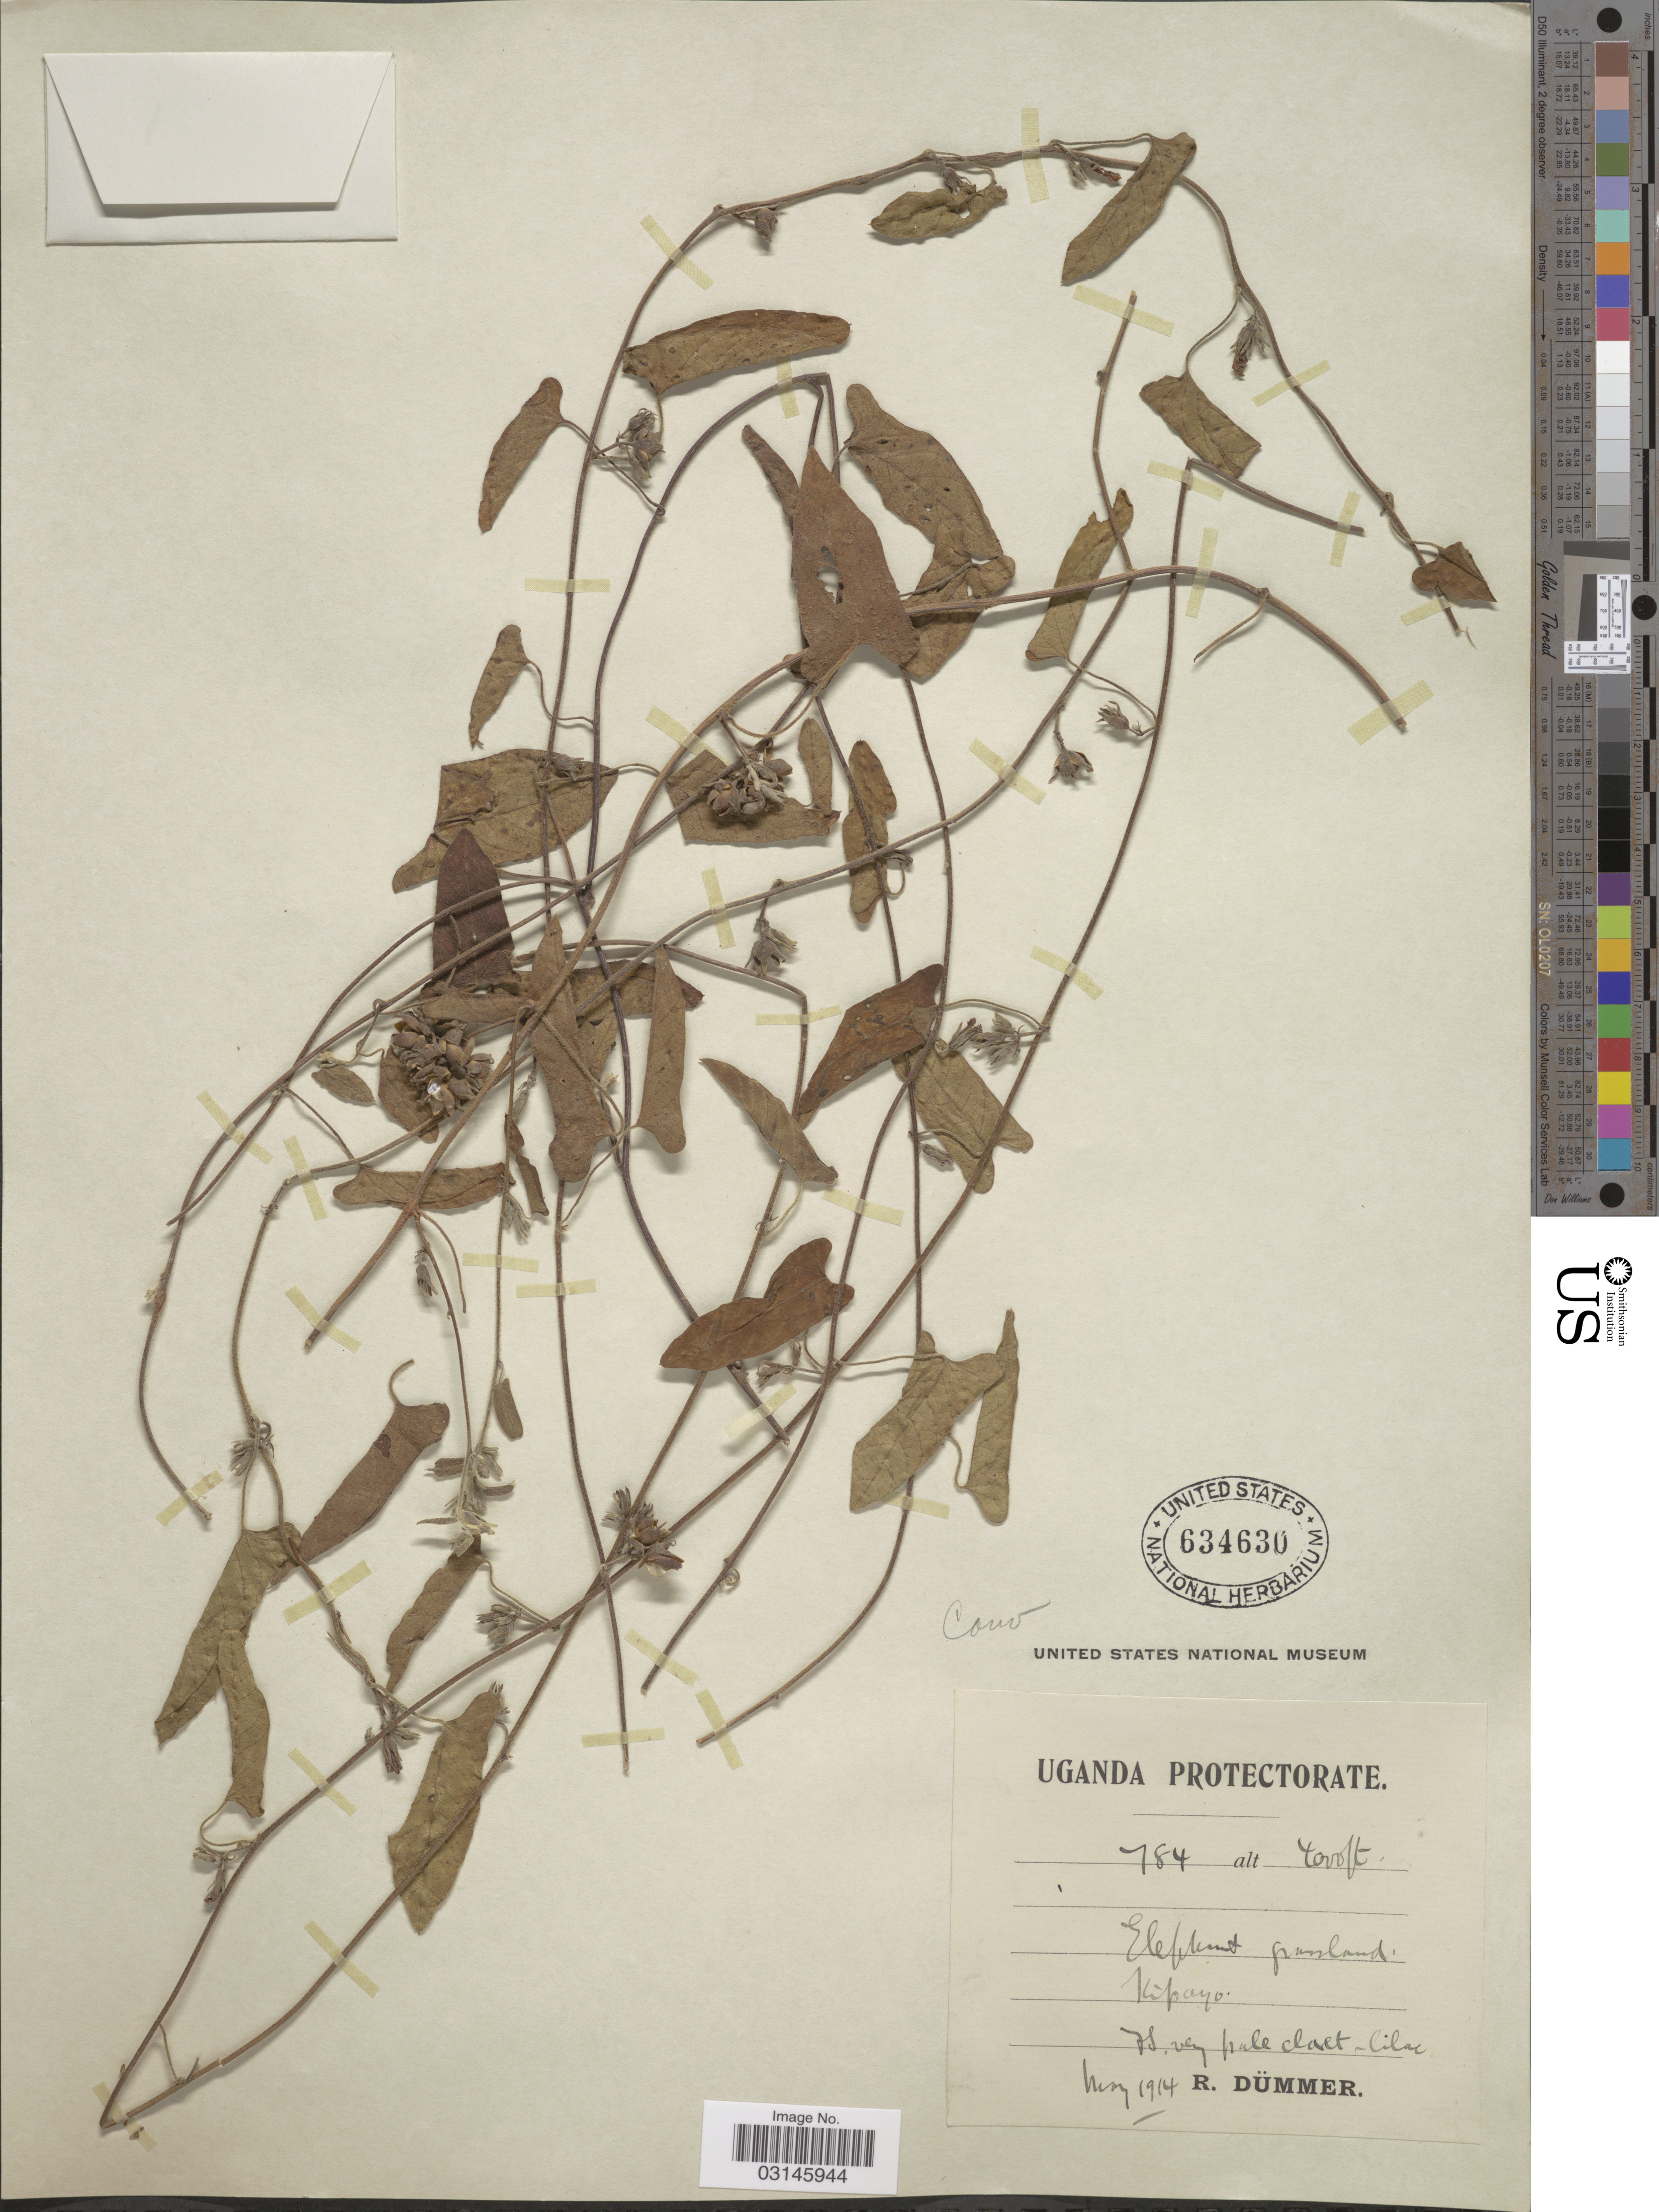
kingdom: Plantae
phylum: Tracheophyta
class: Magnoliopsida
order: Solanales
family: Convolvulaceae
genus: Ipomoea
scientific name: Ipomoea eriocarpa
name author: R. Br.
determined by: Verdcourt, B.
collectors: R. A. Dümmer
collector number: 784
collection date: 1914-05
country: Uganda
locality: Elephant grassland.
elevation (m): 1219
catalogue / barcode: US 634630